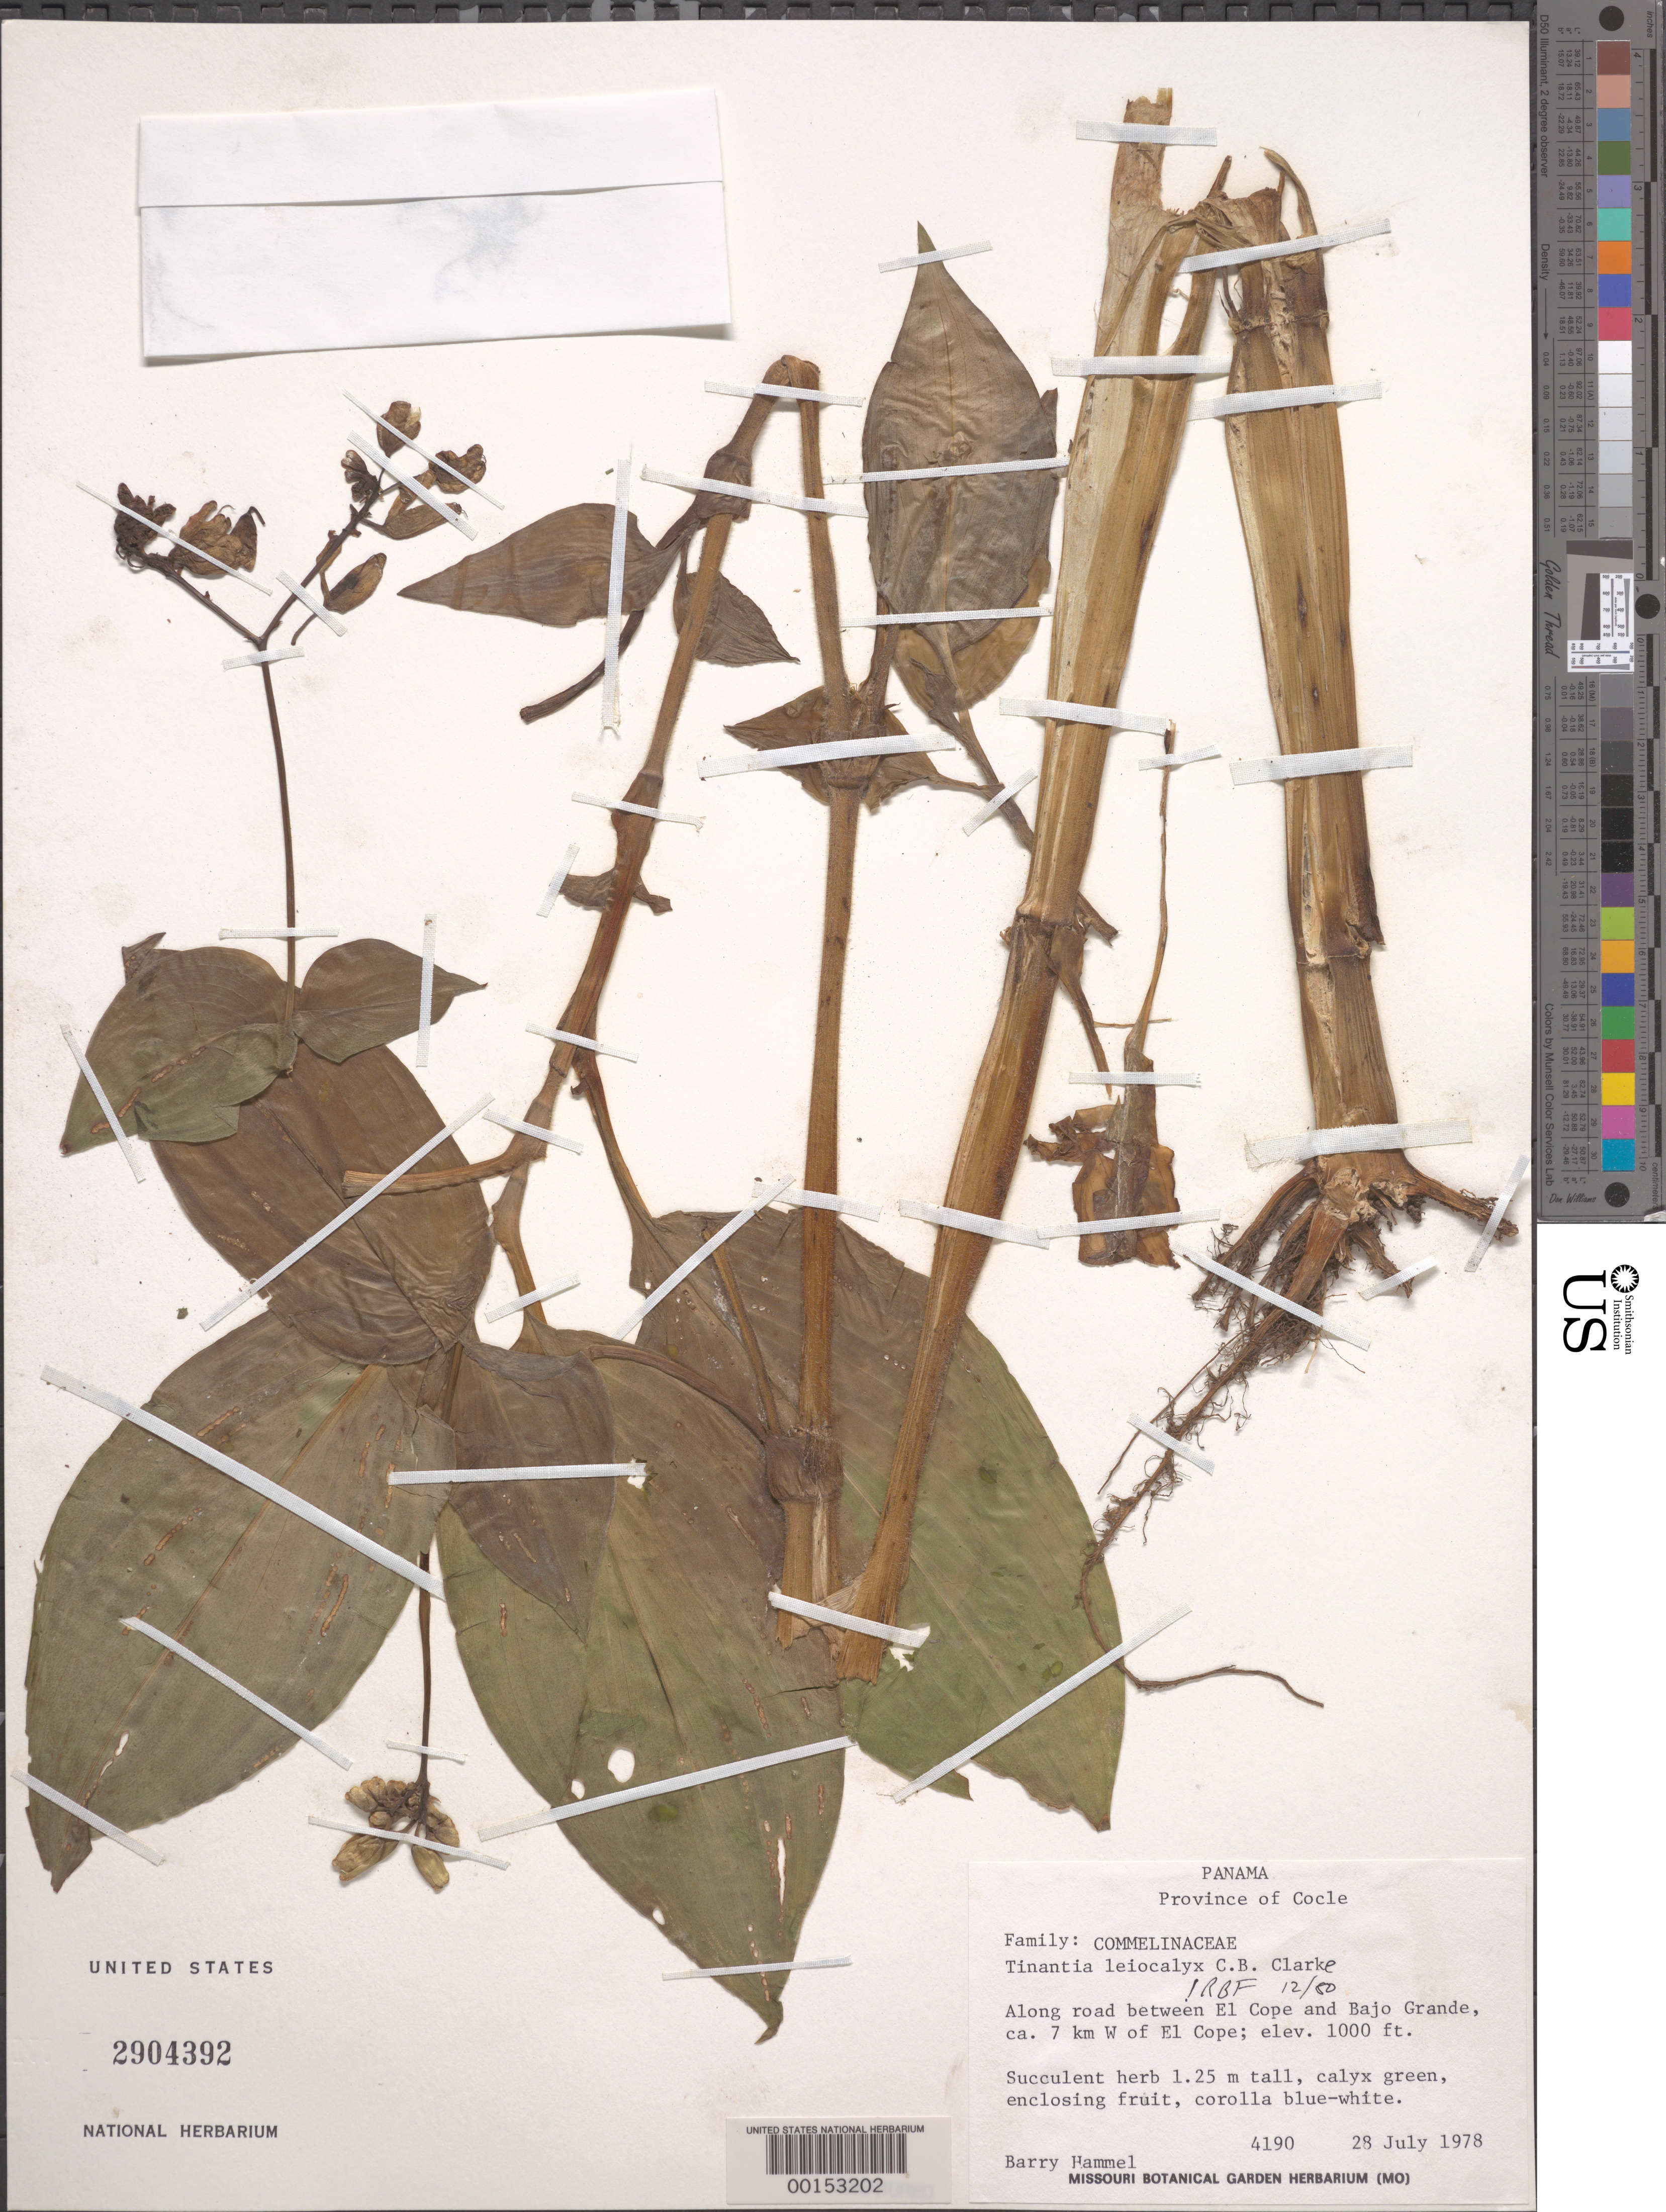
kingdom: Plantae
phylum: Tracheophyta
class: Liliopsida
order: Commelinales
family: Commelinaceae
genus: Tinantia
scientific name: Tinantia leiocalyx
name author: C.B. Clarke in Donn. Sm.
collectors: B. Hammel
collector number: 4190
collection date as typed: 28 Jul 1978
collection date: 1978-07-28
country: Panama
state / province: Coclé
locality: Road between El Cope and Bajo Grande, W ofEl Cope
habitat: Roadside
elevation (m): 305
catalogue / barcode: US 2904392